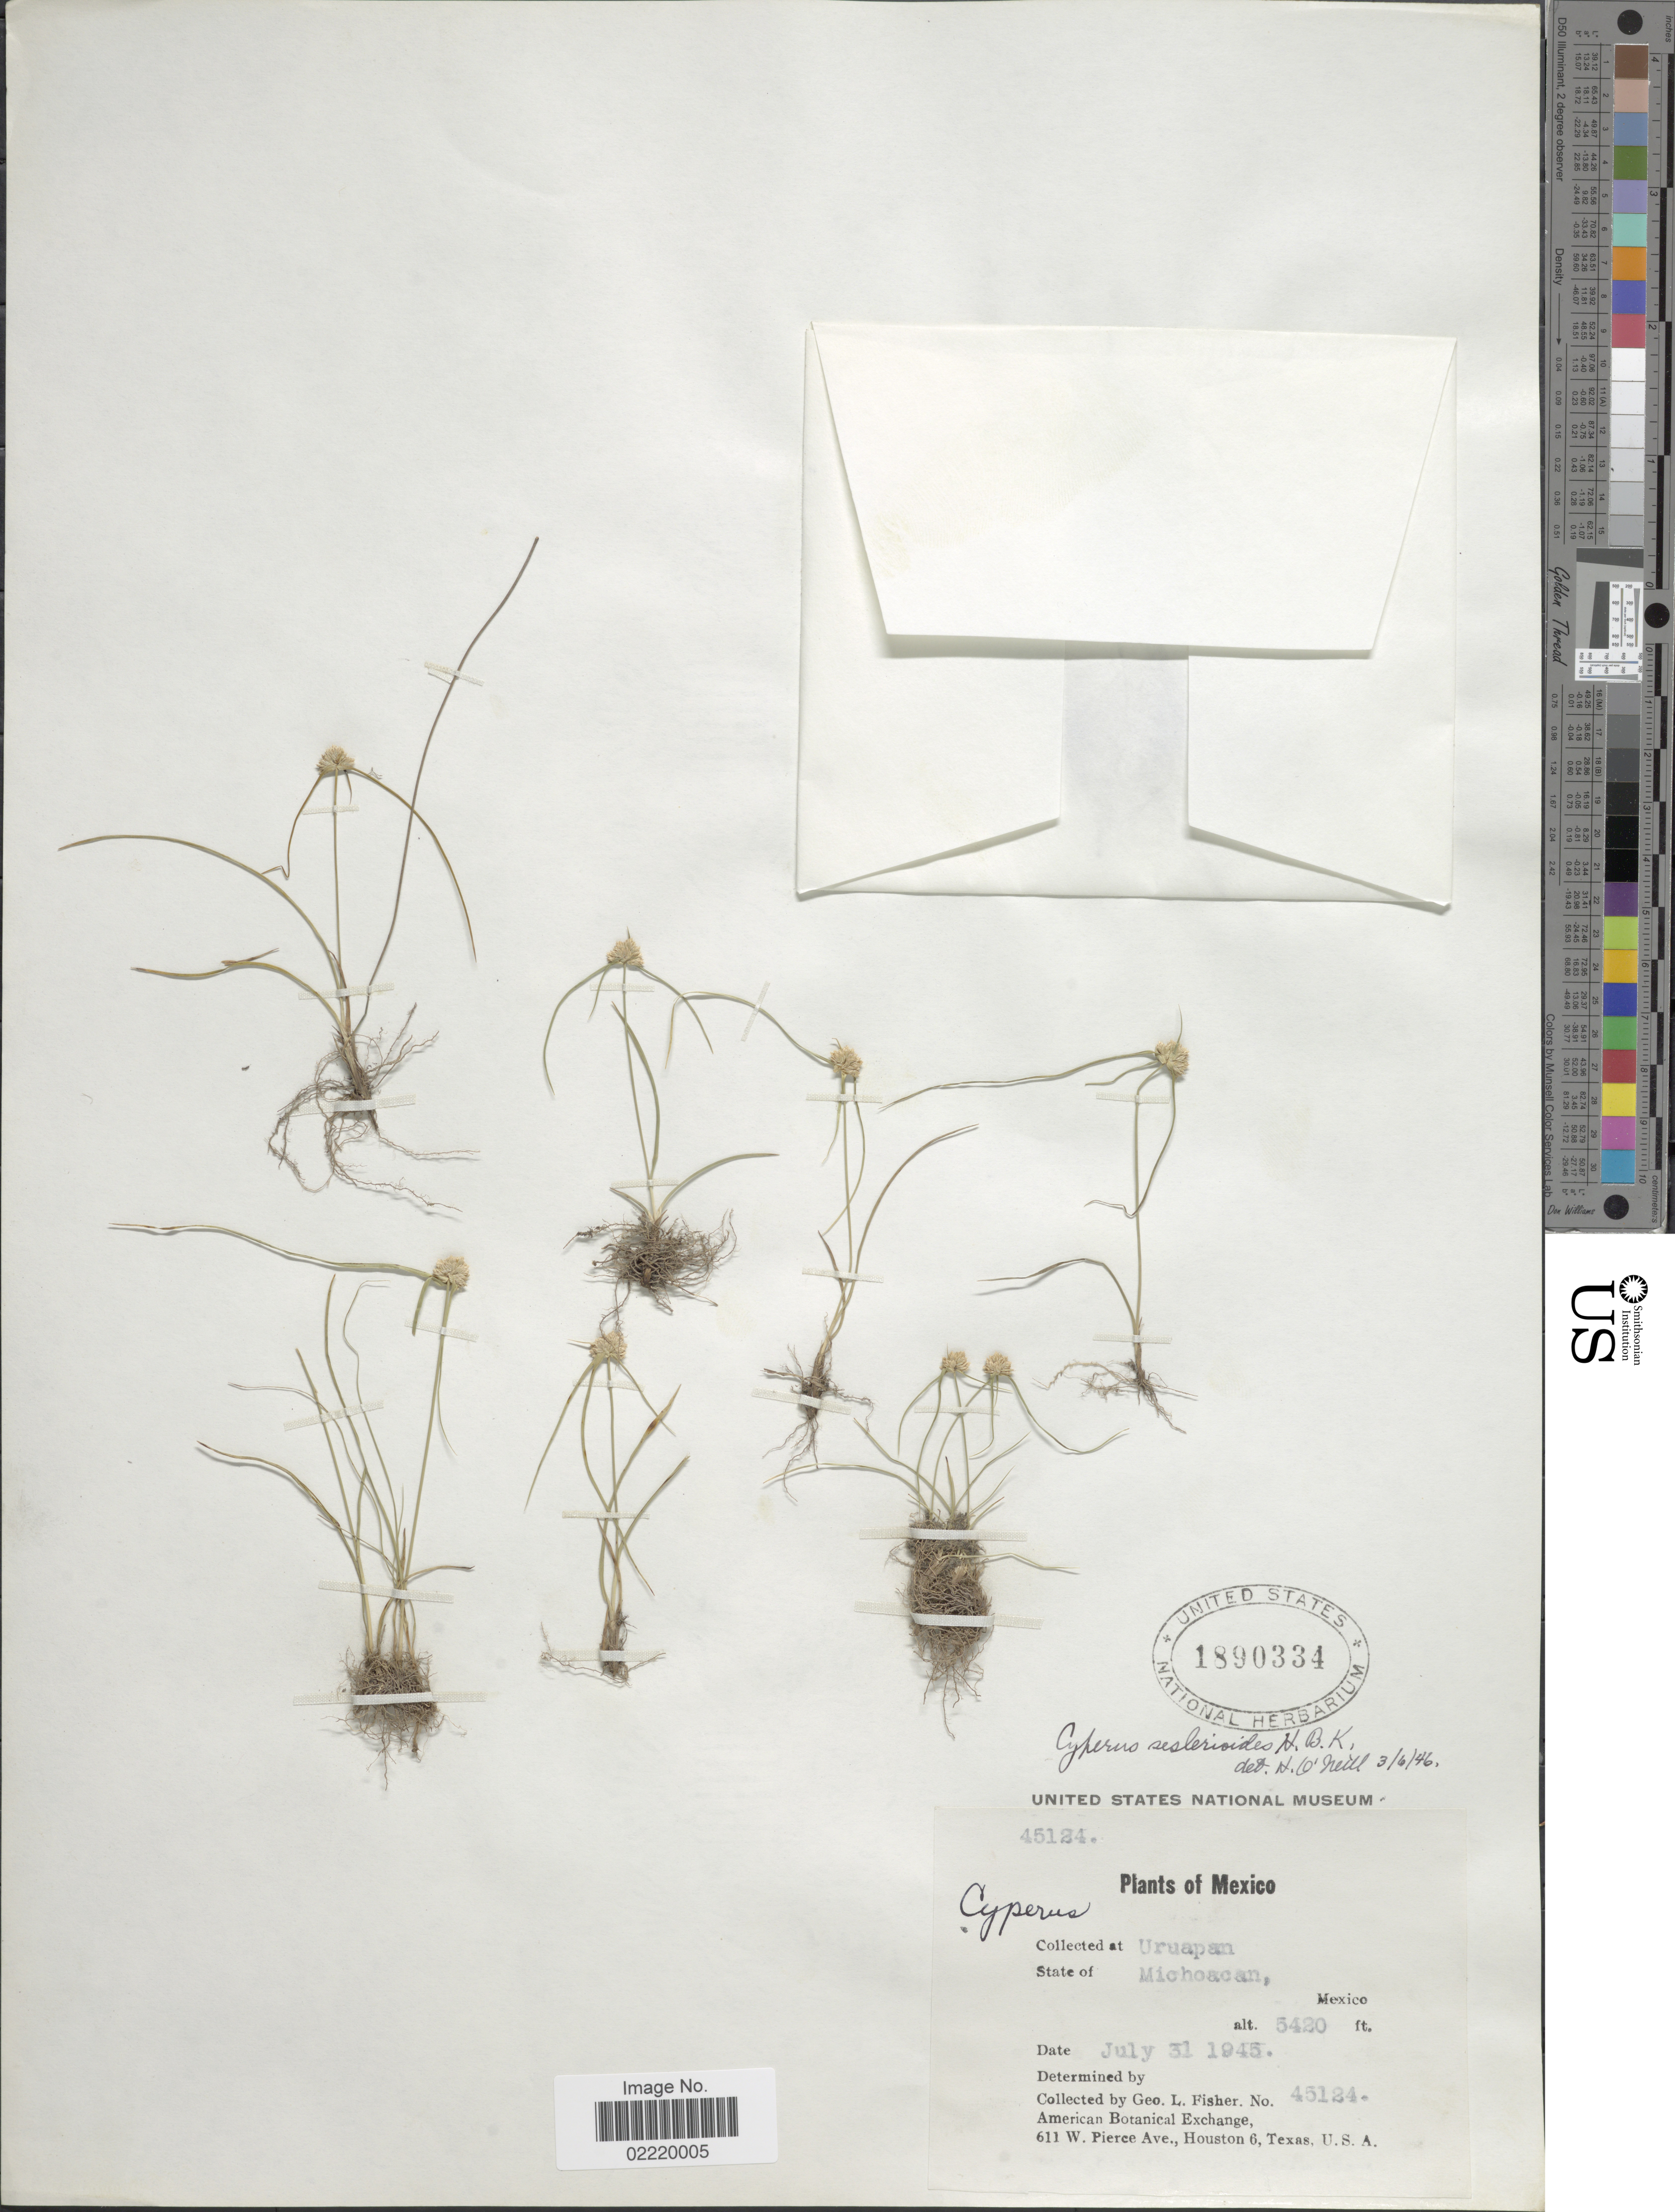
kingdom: Plantae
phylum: Tracheophyta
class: Liliopsida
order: Poales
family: Cyperaceae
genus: Cyperus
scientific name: Cyperus seslerioides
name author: Kunth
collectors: G. L. Fisher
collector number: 45124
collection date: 1945-07-31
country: Mexico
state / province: Michoacán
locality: Uruapan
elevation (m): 1652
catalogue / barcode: US 1890334